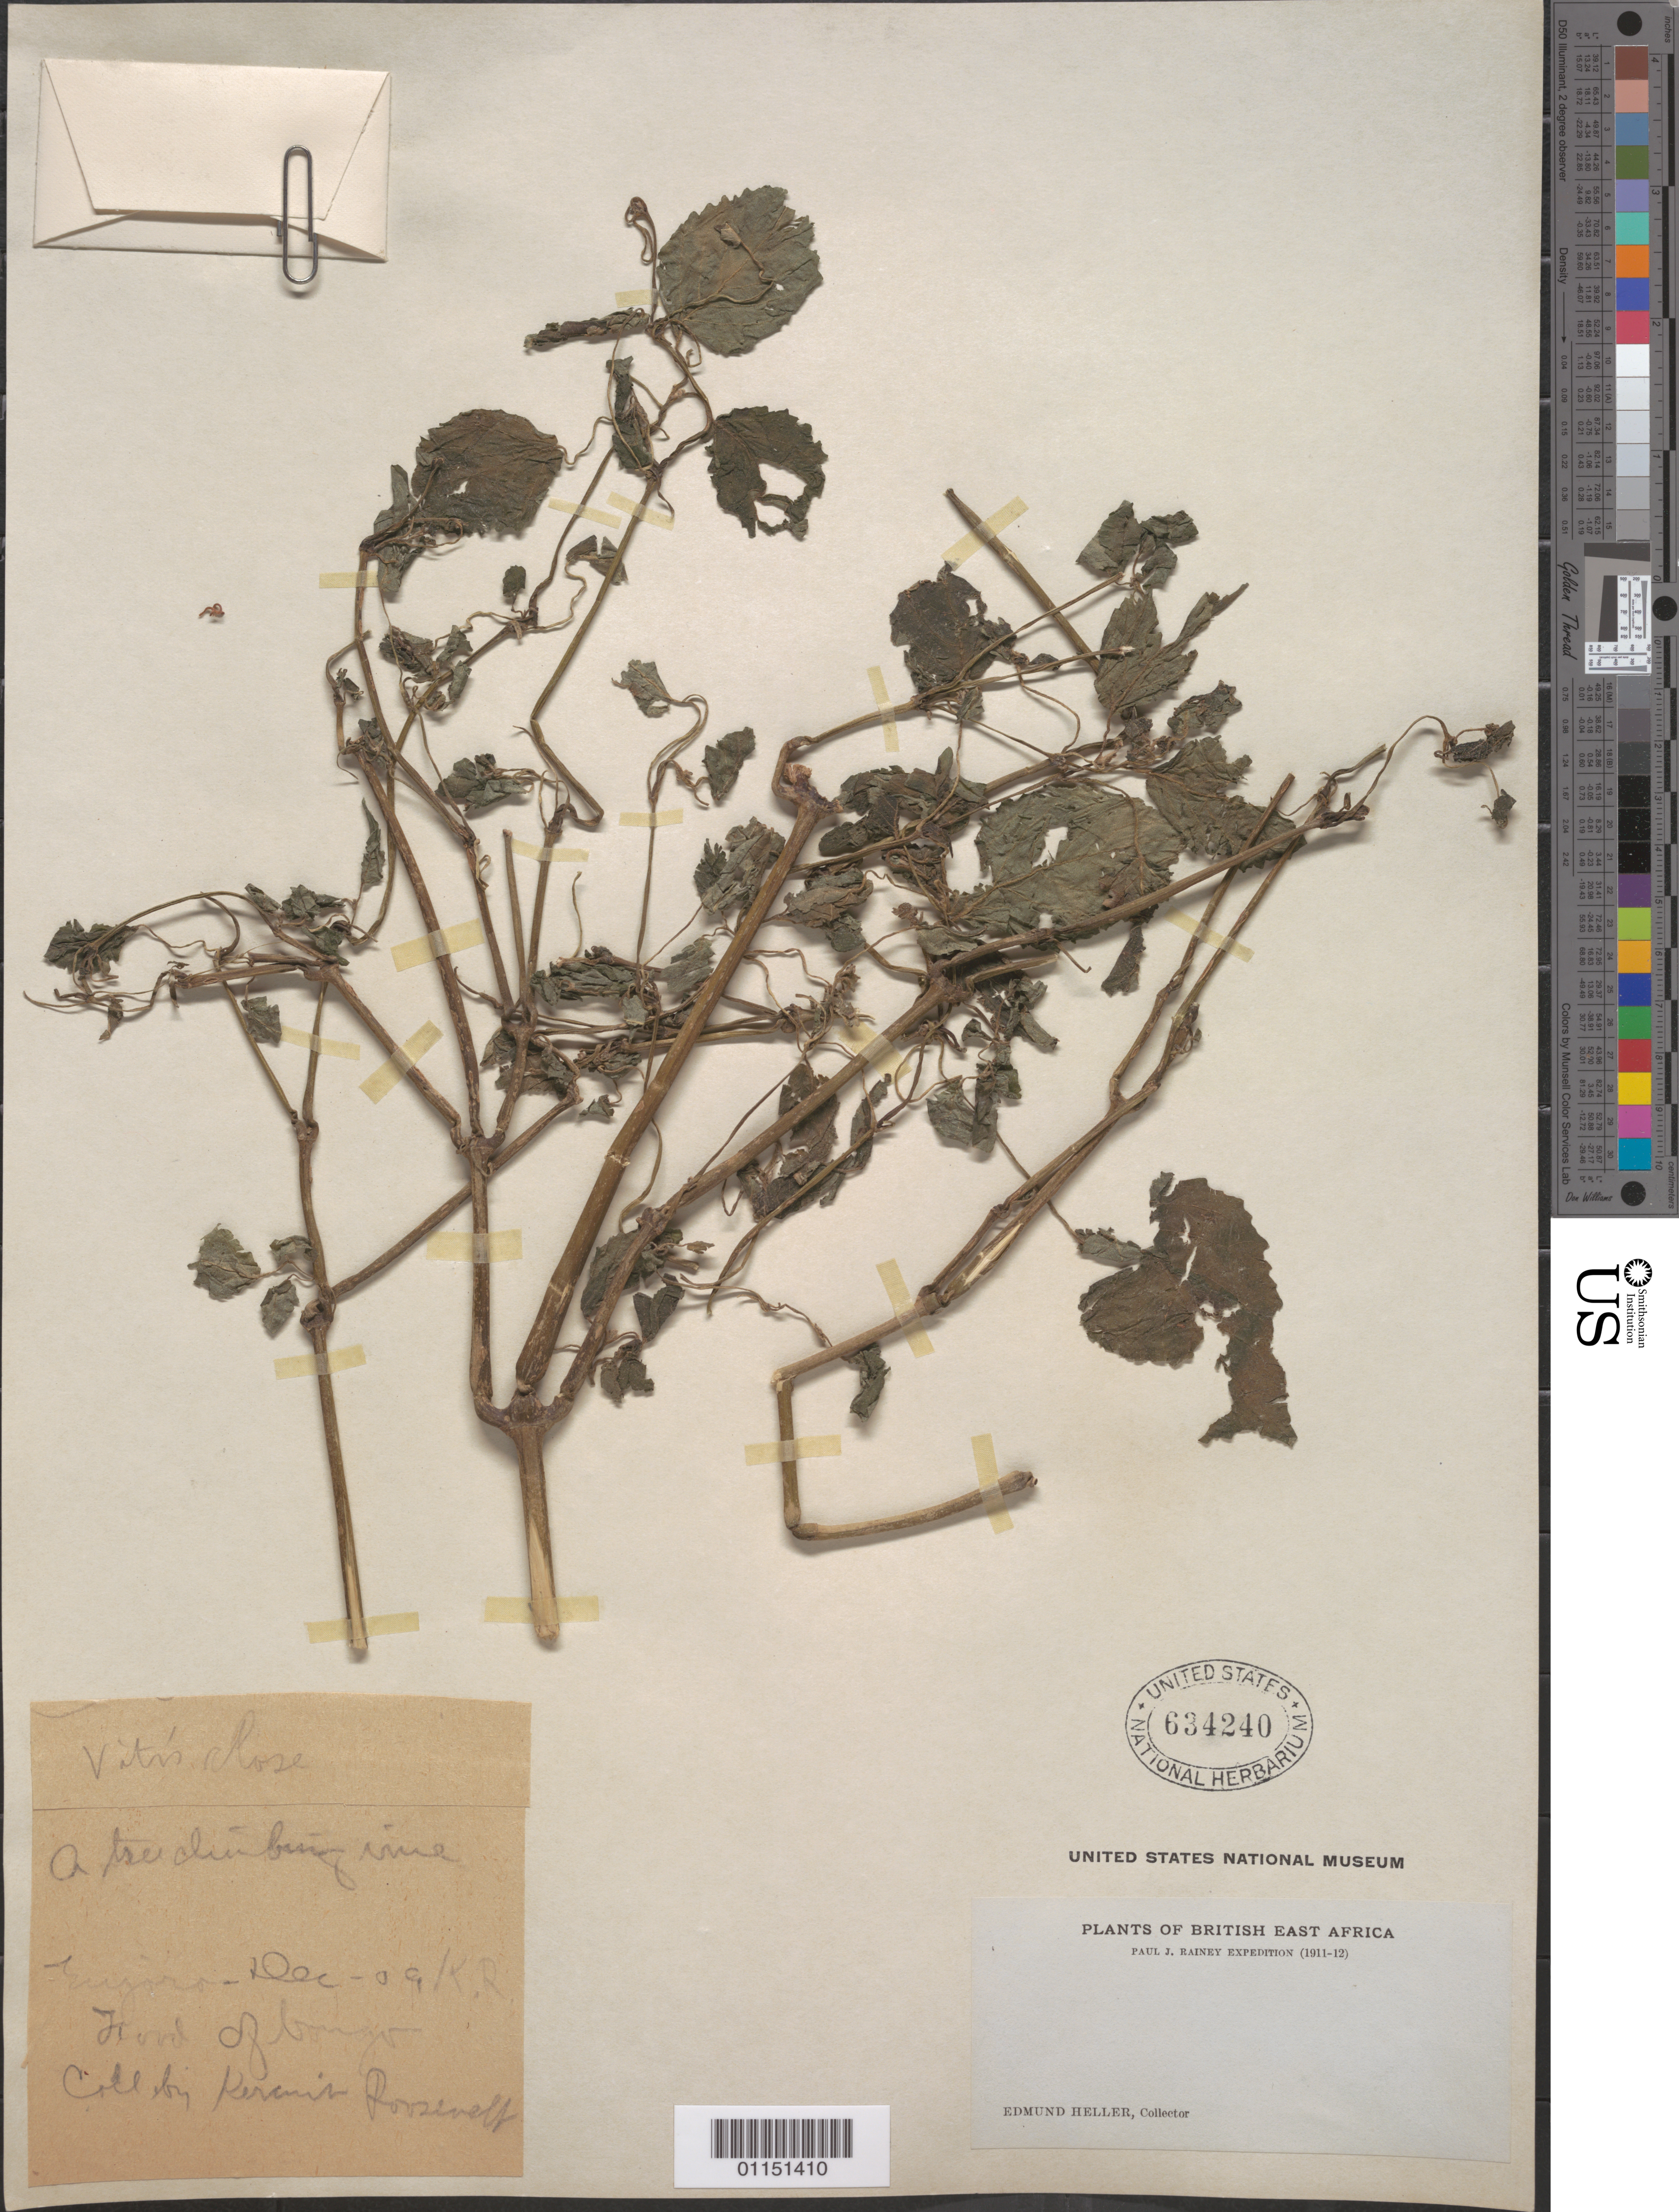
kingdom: Plantae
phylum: Tracheophyta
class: Magnoliopsida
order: Vitales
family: Vitaceae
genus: Vitis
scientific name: Vitis sp.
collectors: E. Heller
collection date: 1909-12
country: Kenya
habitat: A tree climbing vine.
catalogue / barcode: US 634240